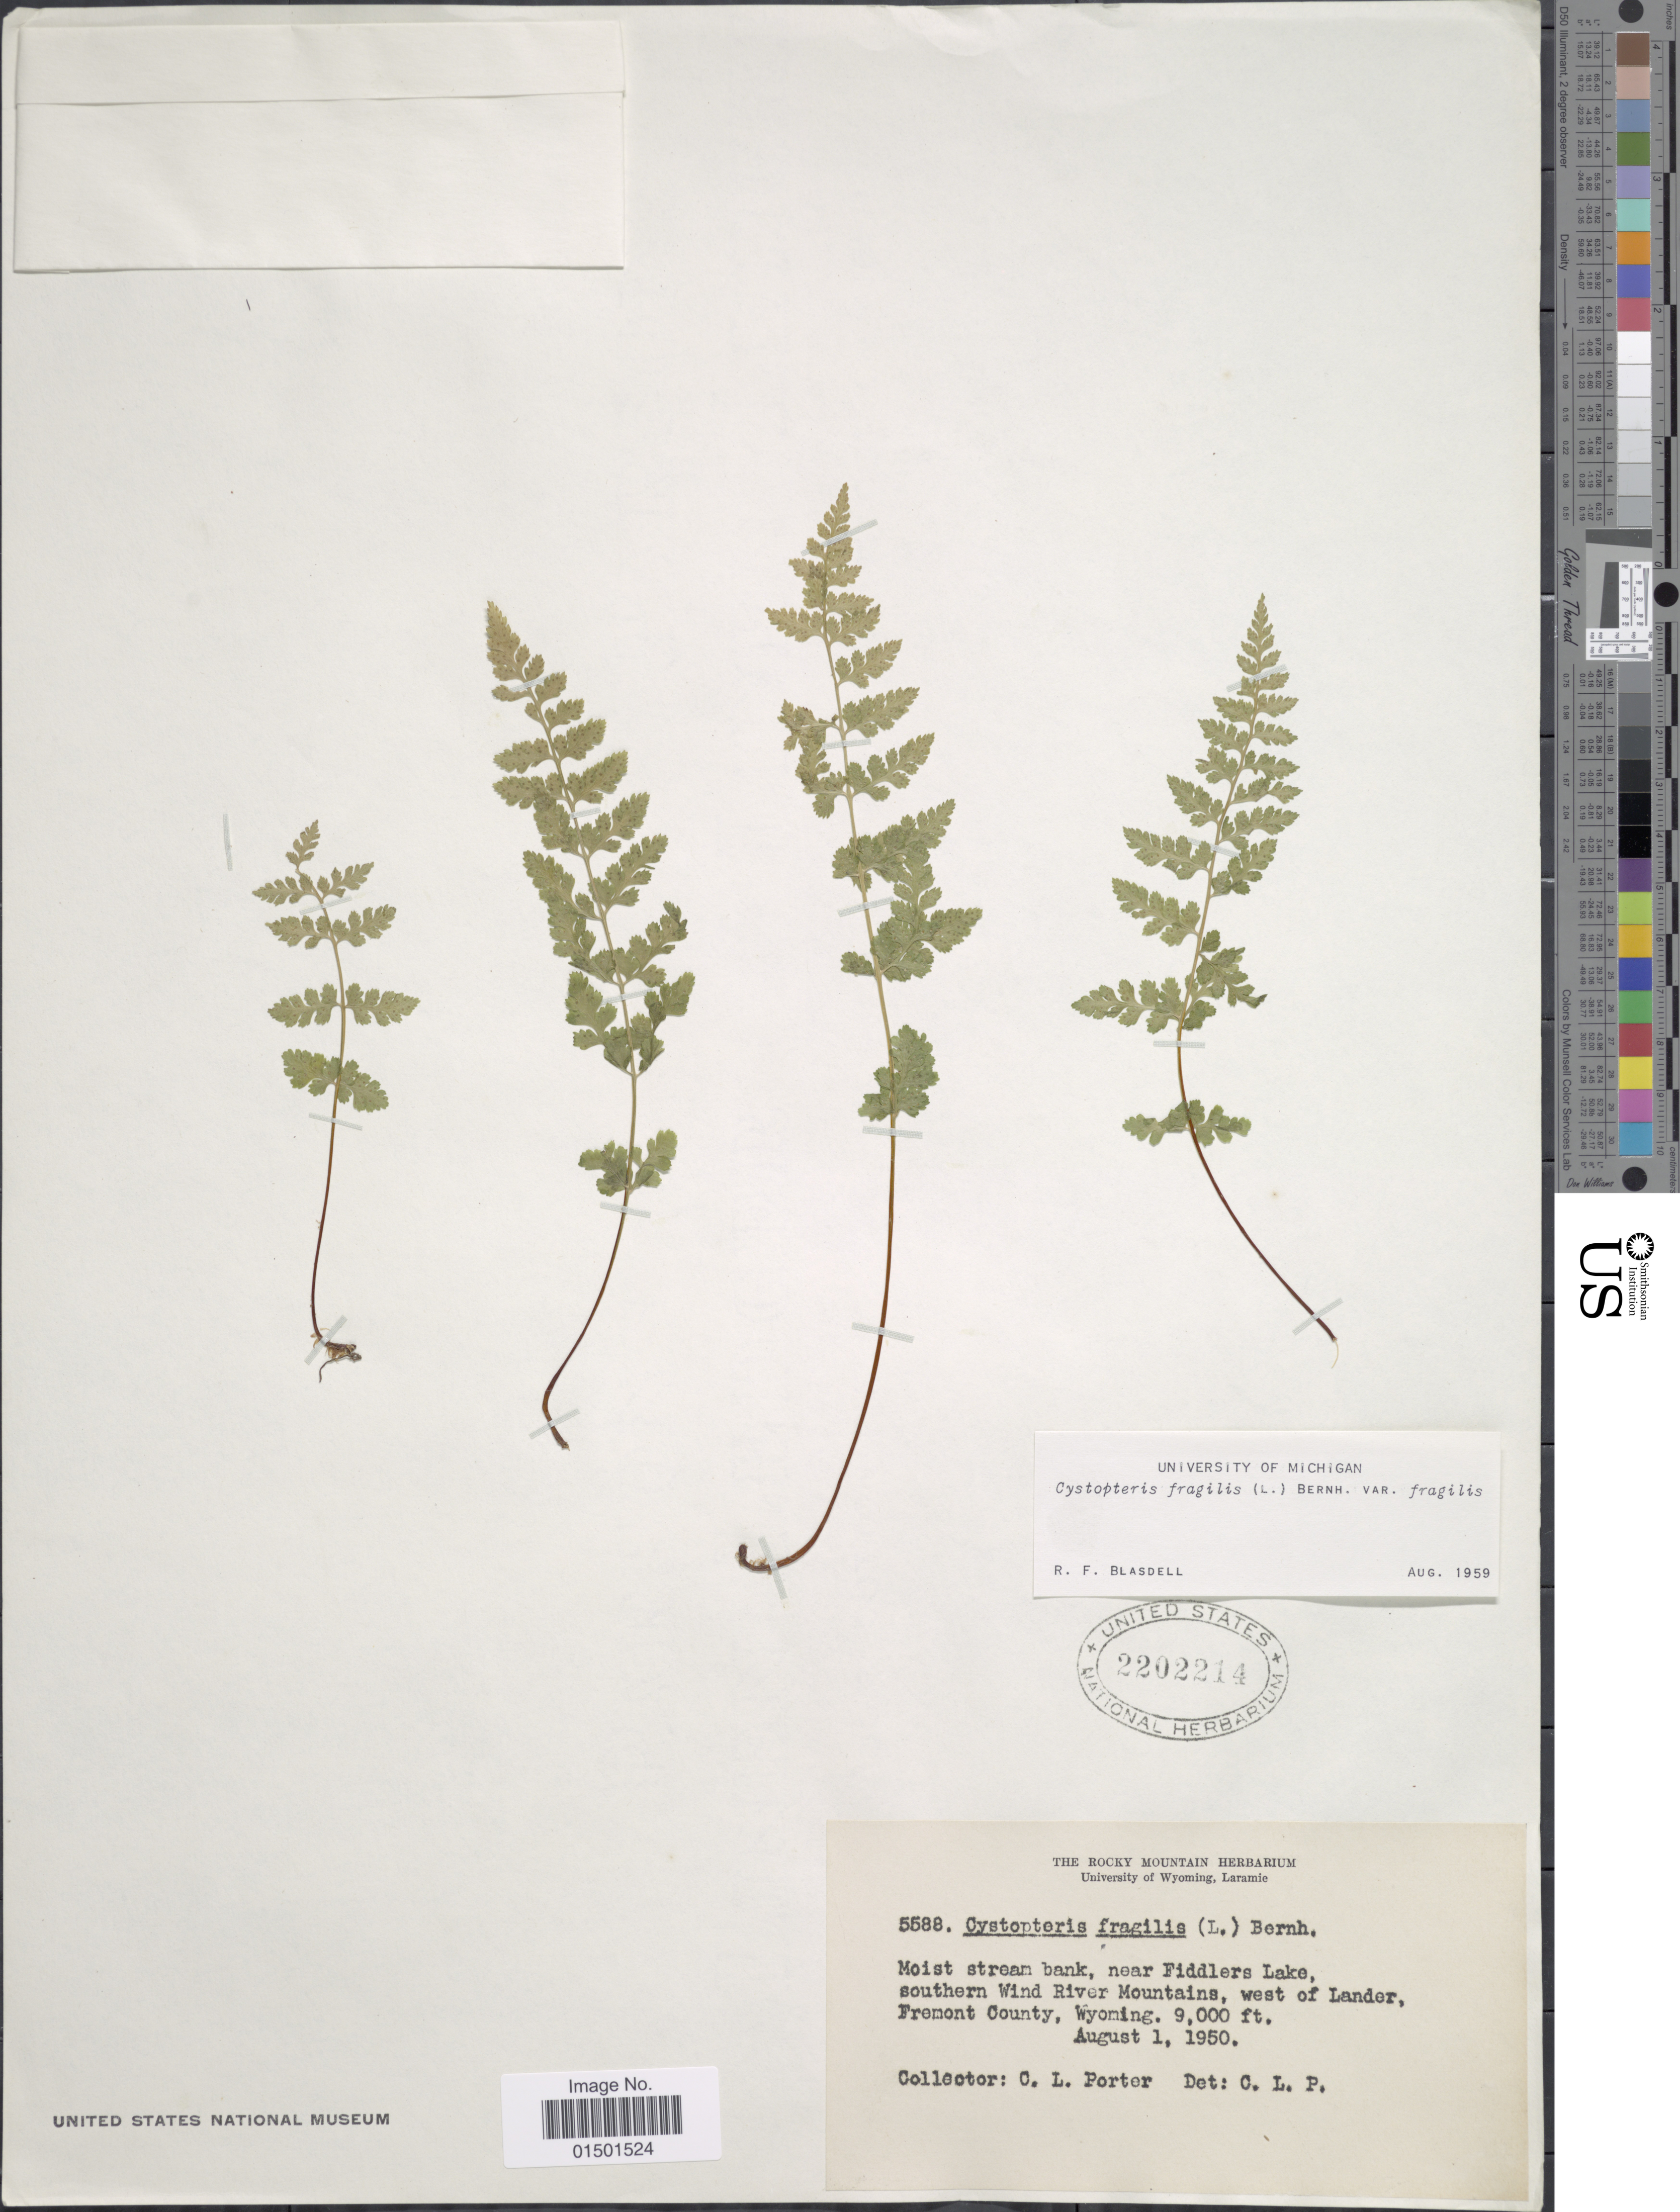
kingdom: Plantae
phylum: Tracheophyta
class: Polypodiopsida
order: Polypodiales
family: Cystopteridaceae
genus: Cystopteris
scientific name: Cystopteris fragilis var. fragilis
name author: (L.) Bernh.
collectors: C. L. Porter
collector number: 5588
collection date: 1950-08-01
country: United States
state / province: Wyoming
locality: Near Fiddlers Lake, southern Wind River Mountains, west of Lander, Fremont County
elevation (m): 2743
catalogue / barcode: US 2202214